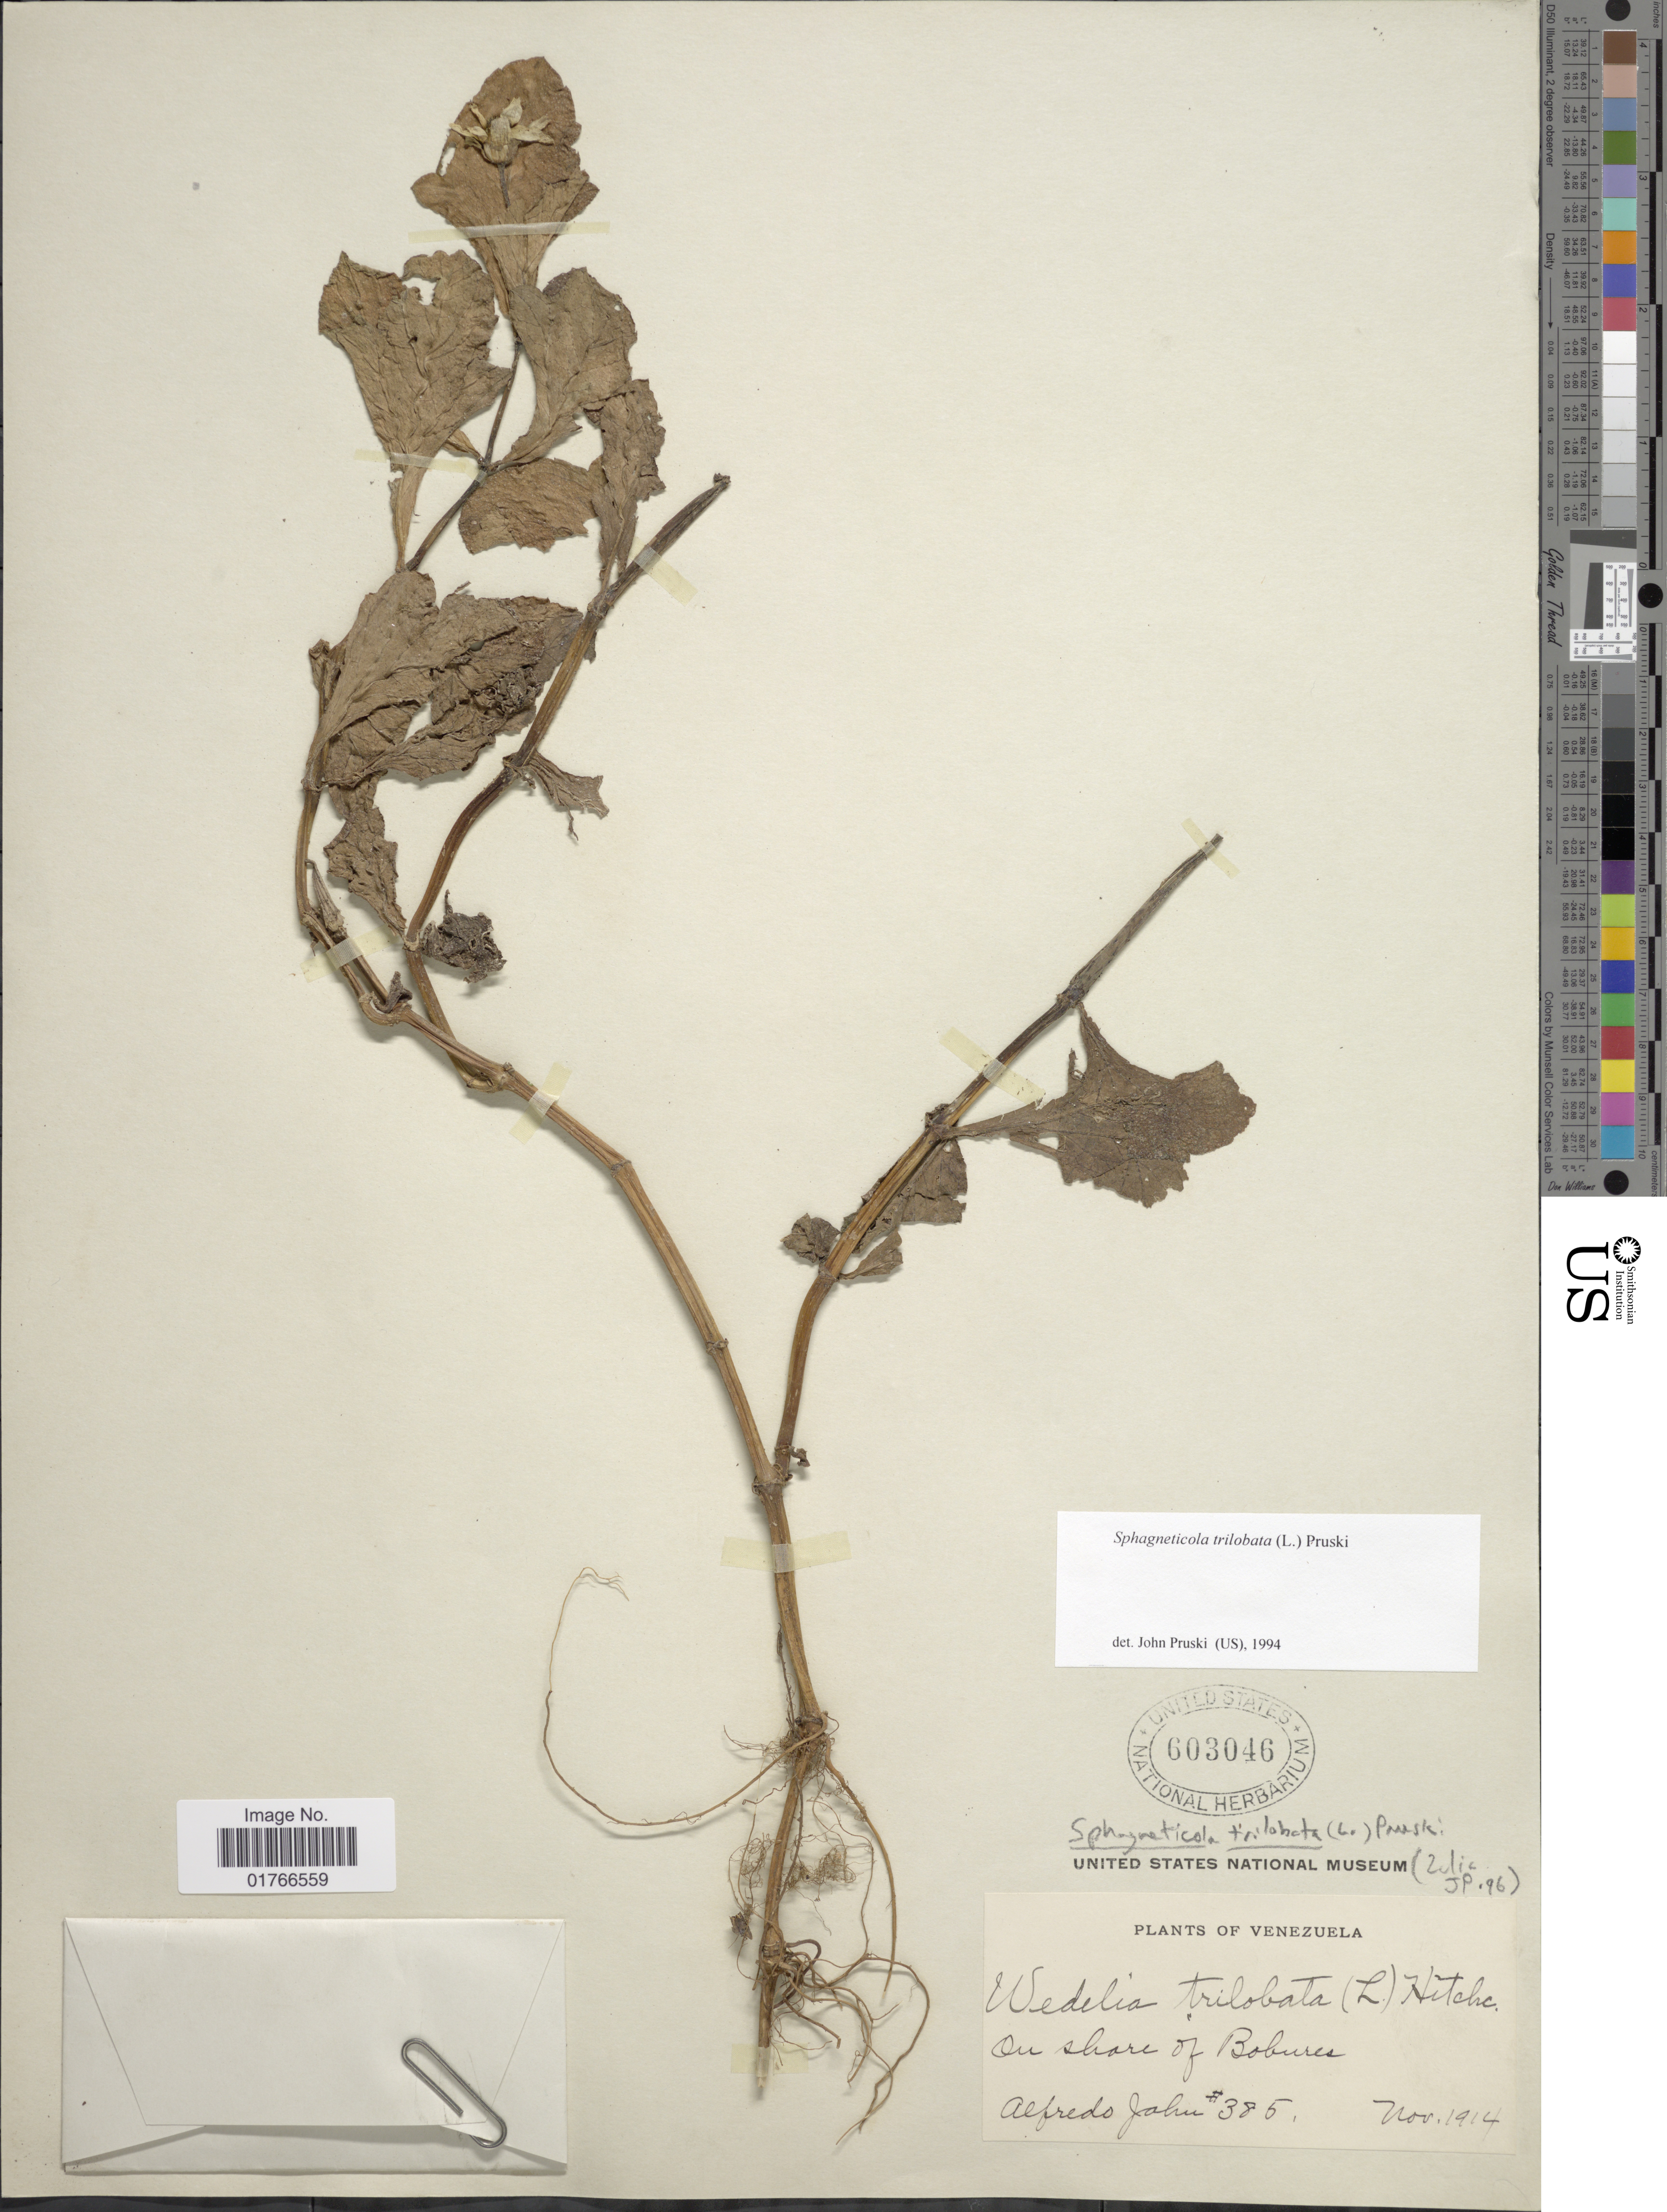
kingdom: Plantae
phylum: Tracheophyta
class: Magnoliopsida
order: Asterales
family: Asteraceae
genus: Sphagneticola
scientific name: Sphagneticola trilobata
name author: (L.) Pruski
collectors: A. Jahn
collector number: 385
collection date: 1914-11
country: Venezuela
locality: On shore of Bobures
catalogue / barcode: US 603046